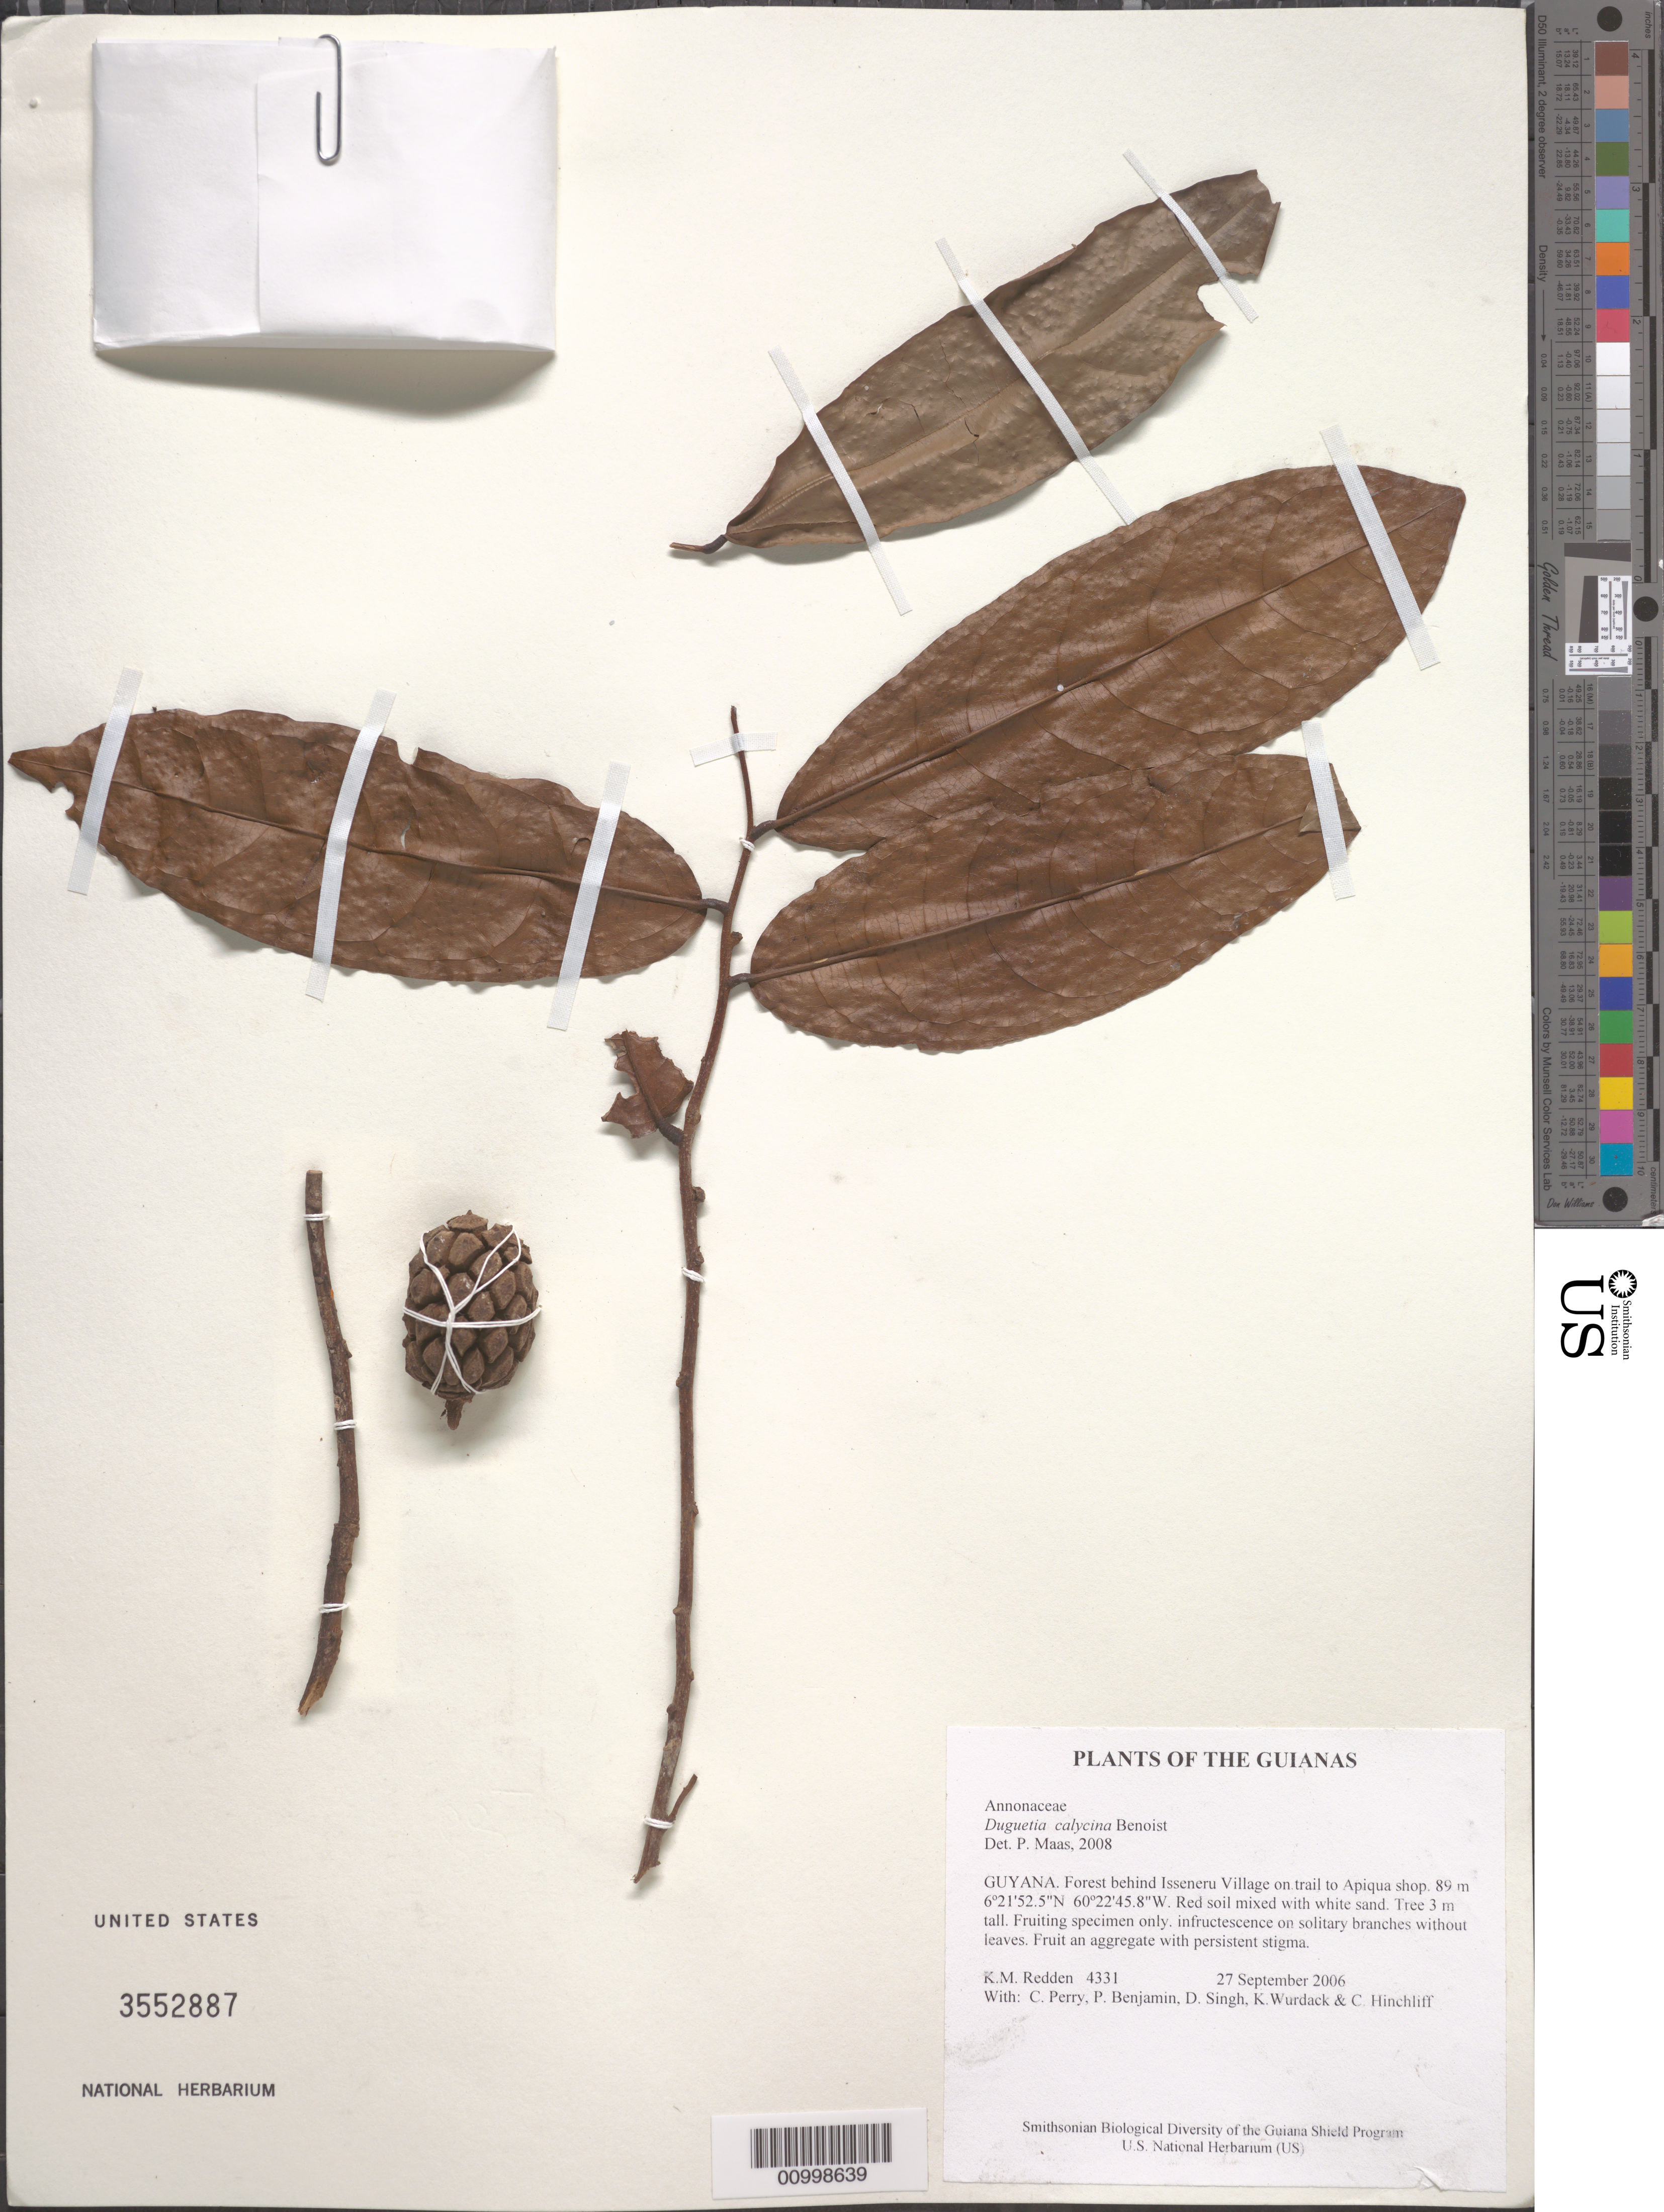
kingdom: Plantae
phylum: Tracheophyta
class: Magnoliopsida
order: Magnoliales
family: Annonaceae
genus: Duguetia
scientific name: Duguetia calycina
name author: Benoist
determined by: Maas, Paul J. M.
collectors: K. M. Redden, C. Perry, P. Benjamin, D. Singh, K. Wurdack & C. E. Hinchliff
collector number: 4331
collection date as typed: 27 September 2006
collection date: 2006-09-27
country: Guyana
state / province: Cuyuni-Mazaruni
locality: Forest behind Isseneru Village on trail to Apiqua shop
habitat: Red soil mixed with white sand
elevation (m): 89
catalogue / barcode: US 3552887